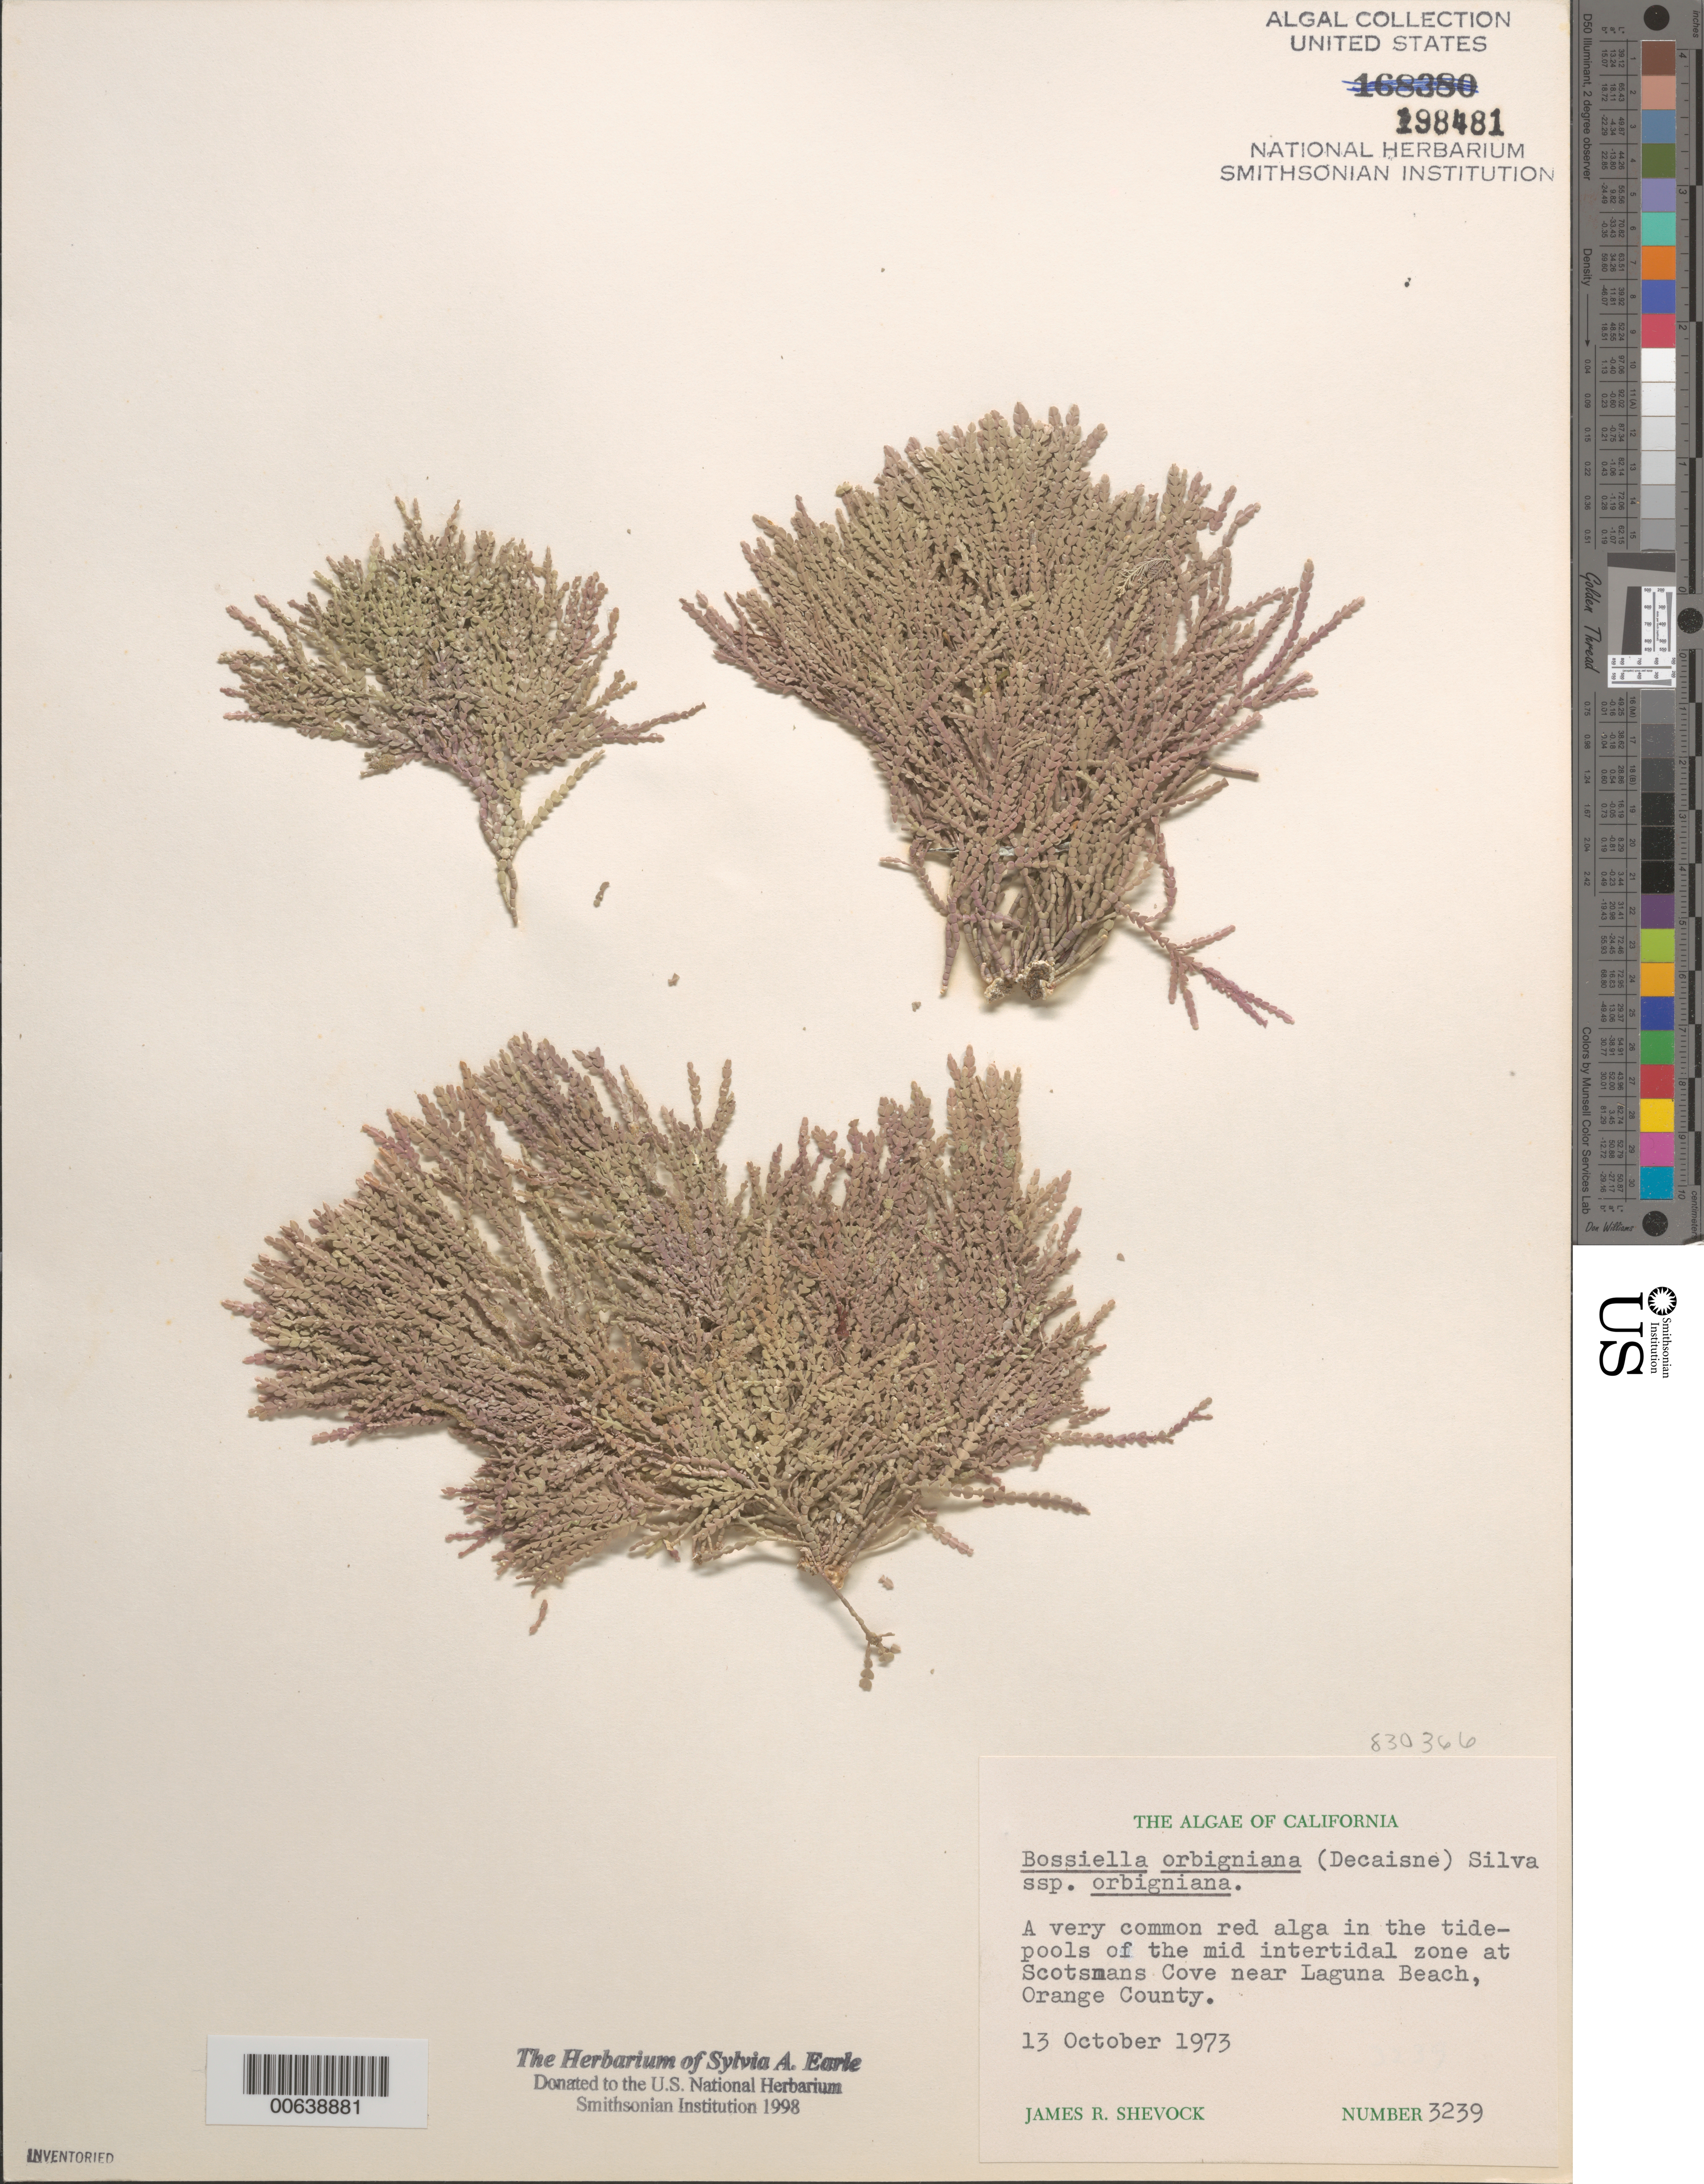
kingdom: Plantae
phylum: Rhodophyta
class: Florideophyceae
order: Corallinales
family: Corallinaceae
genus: Bossiella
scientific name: Bossiella orbigniana subsp. orbigniana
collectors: J. R. Shevock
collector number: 3239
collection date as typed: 13 Oct 1973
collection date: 1973-10-13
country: United States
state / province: California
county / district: Orange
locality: Scotsman Cove, near Laguna Beach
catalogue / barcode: US 198481